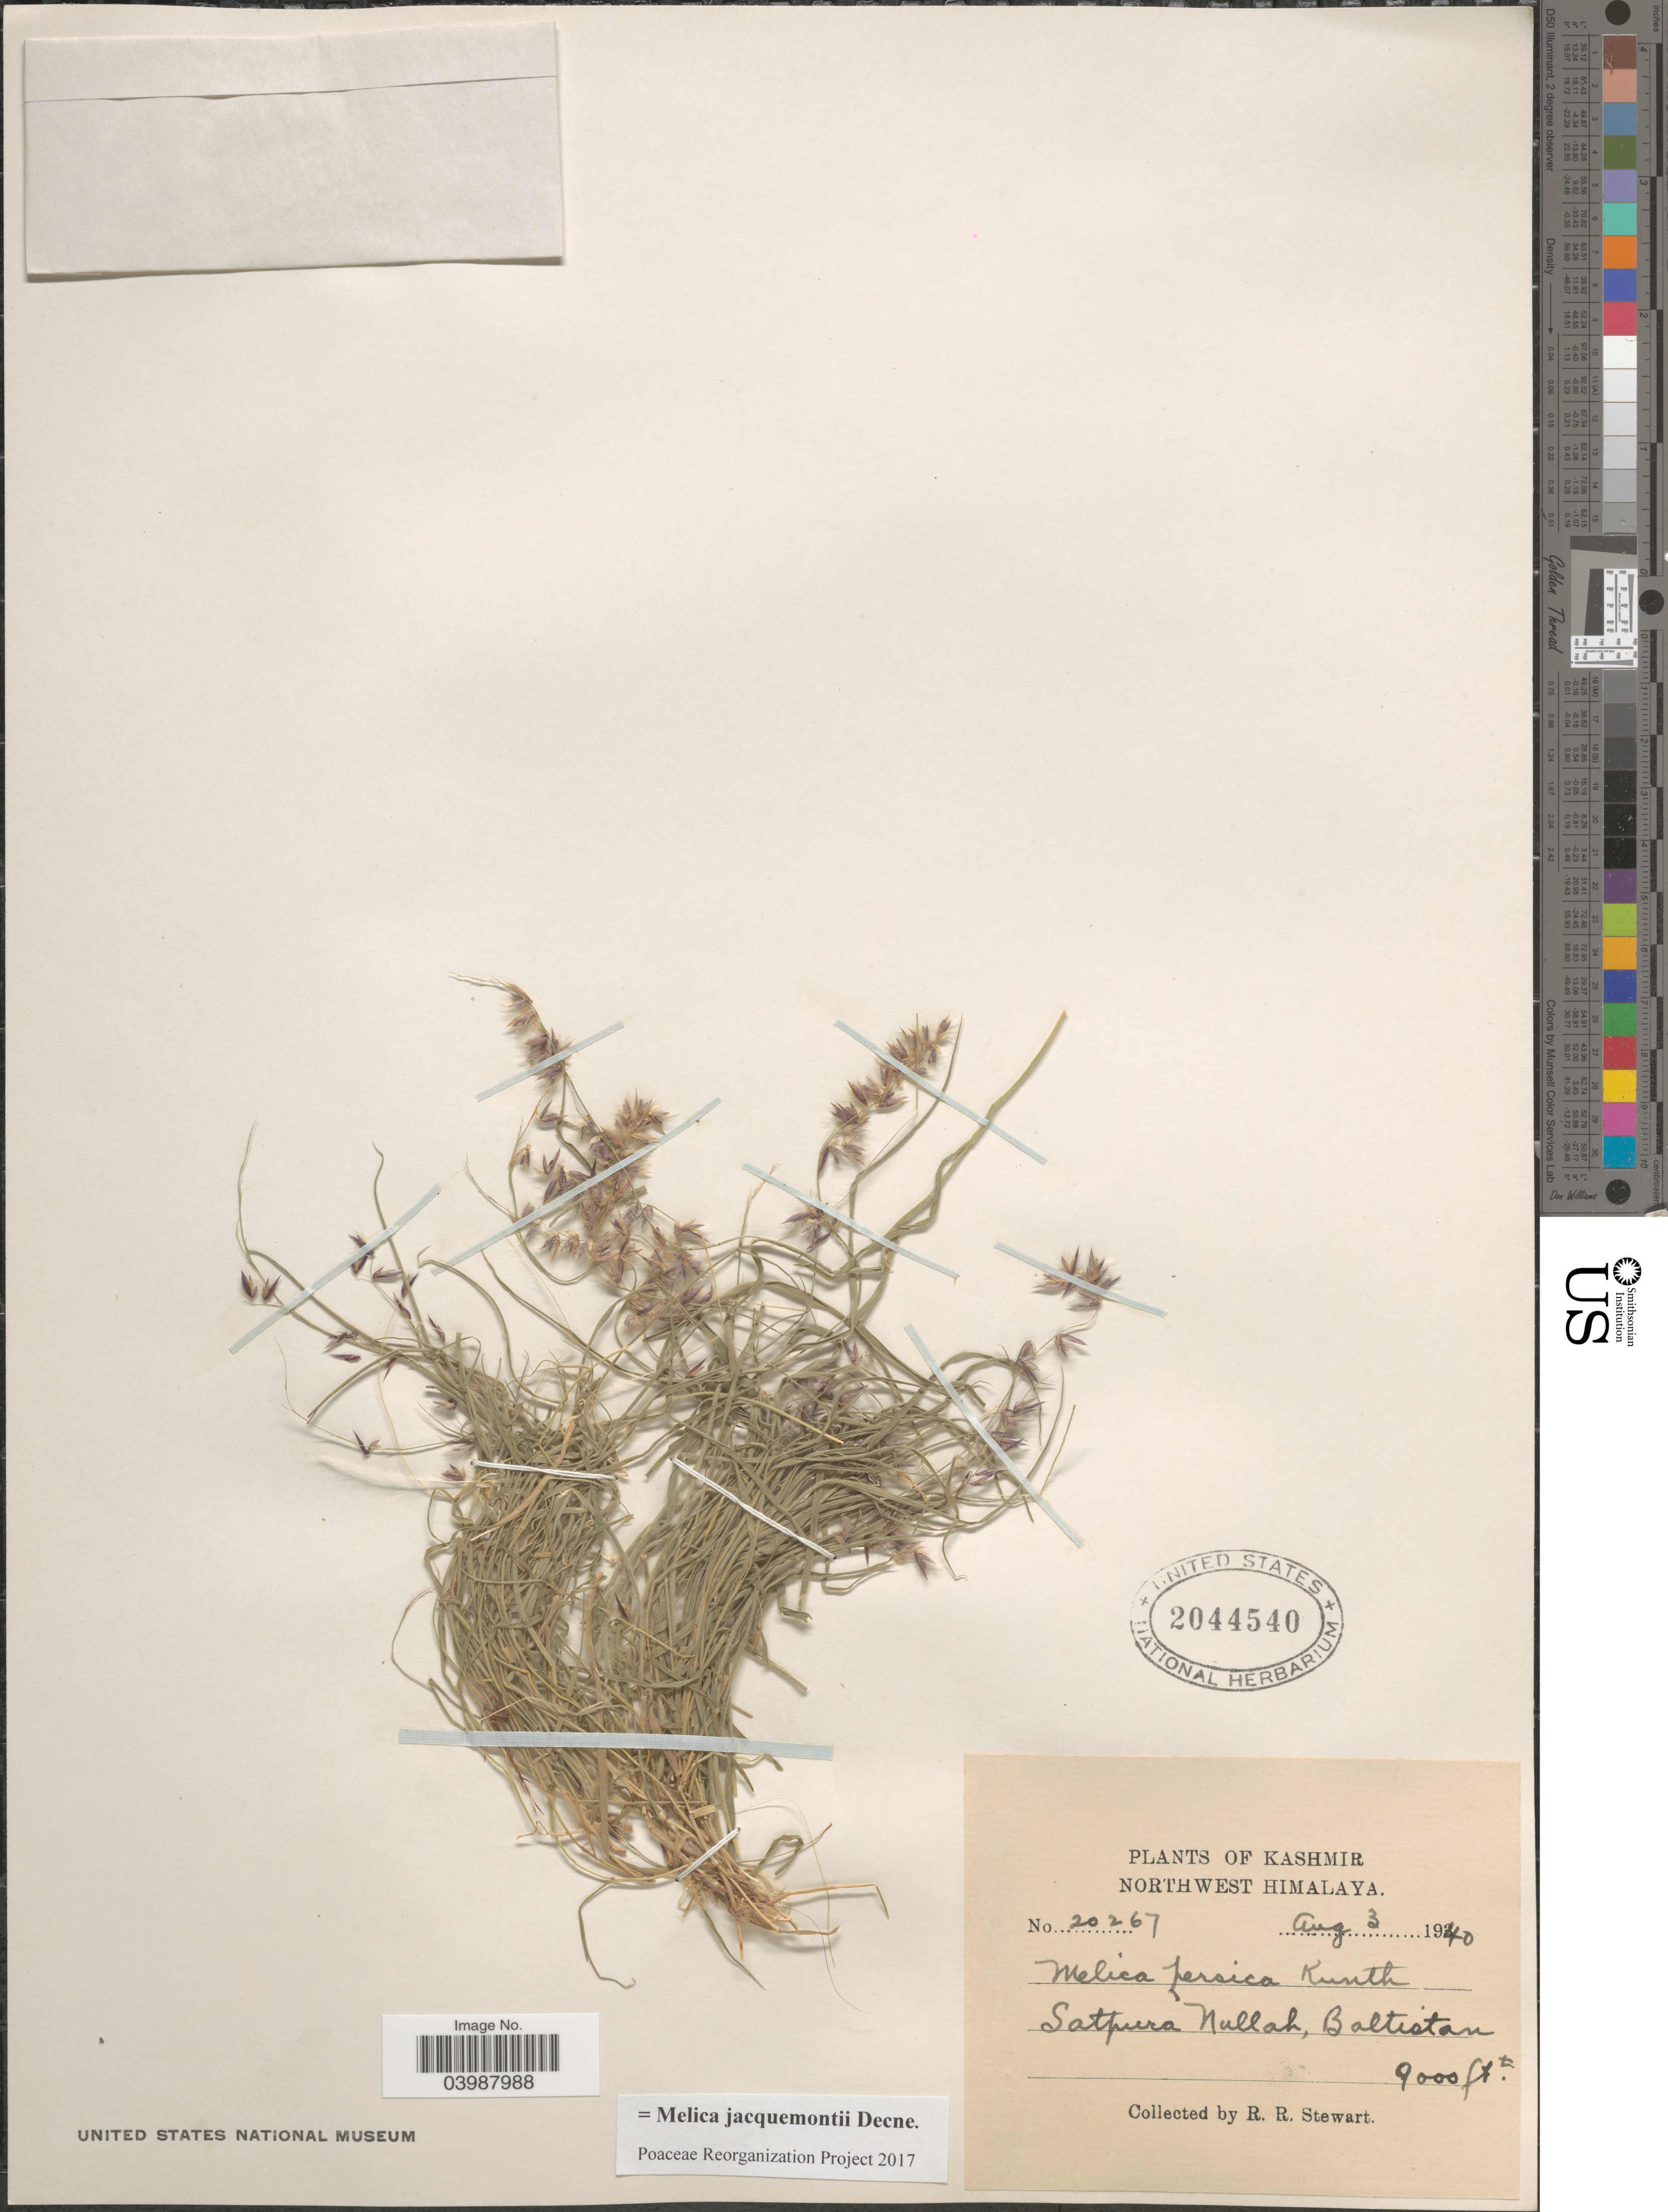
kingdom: Plantae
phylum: Tracheophyta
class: Liliopsida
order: Poales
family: Poaceae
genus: Melica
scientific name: Melica jacquemontii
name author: Decne.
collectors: R. Stewart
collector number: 20267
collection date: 1940-08-03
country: India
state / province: Jammu and Kashmir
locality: Kashmir. Northwest Himalaya. Satpura Nullab, Baltistan.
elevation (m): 2743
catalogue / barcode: US 2044540